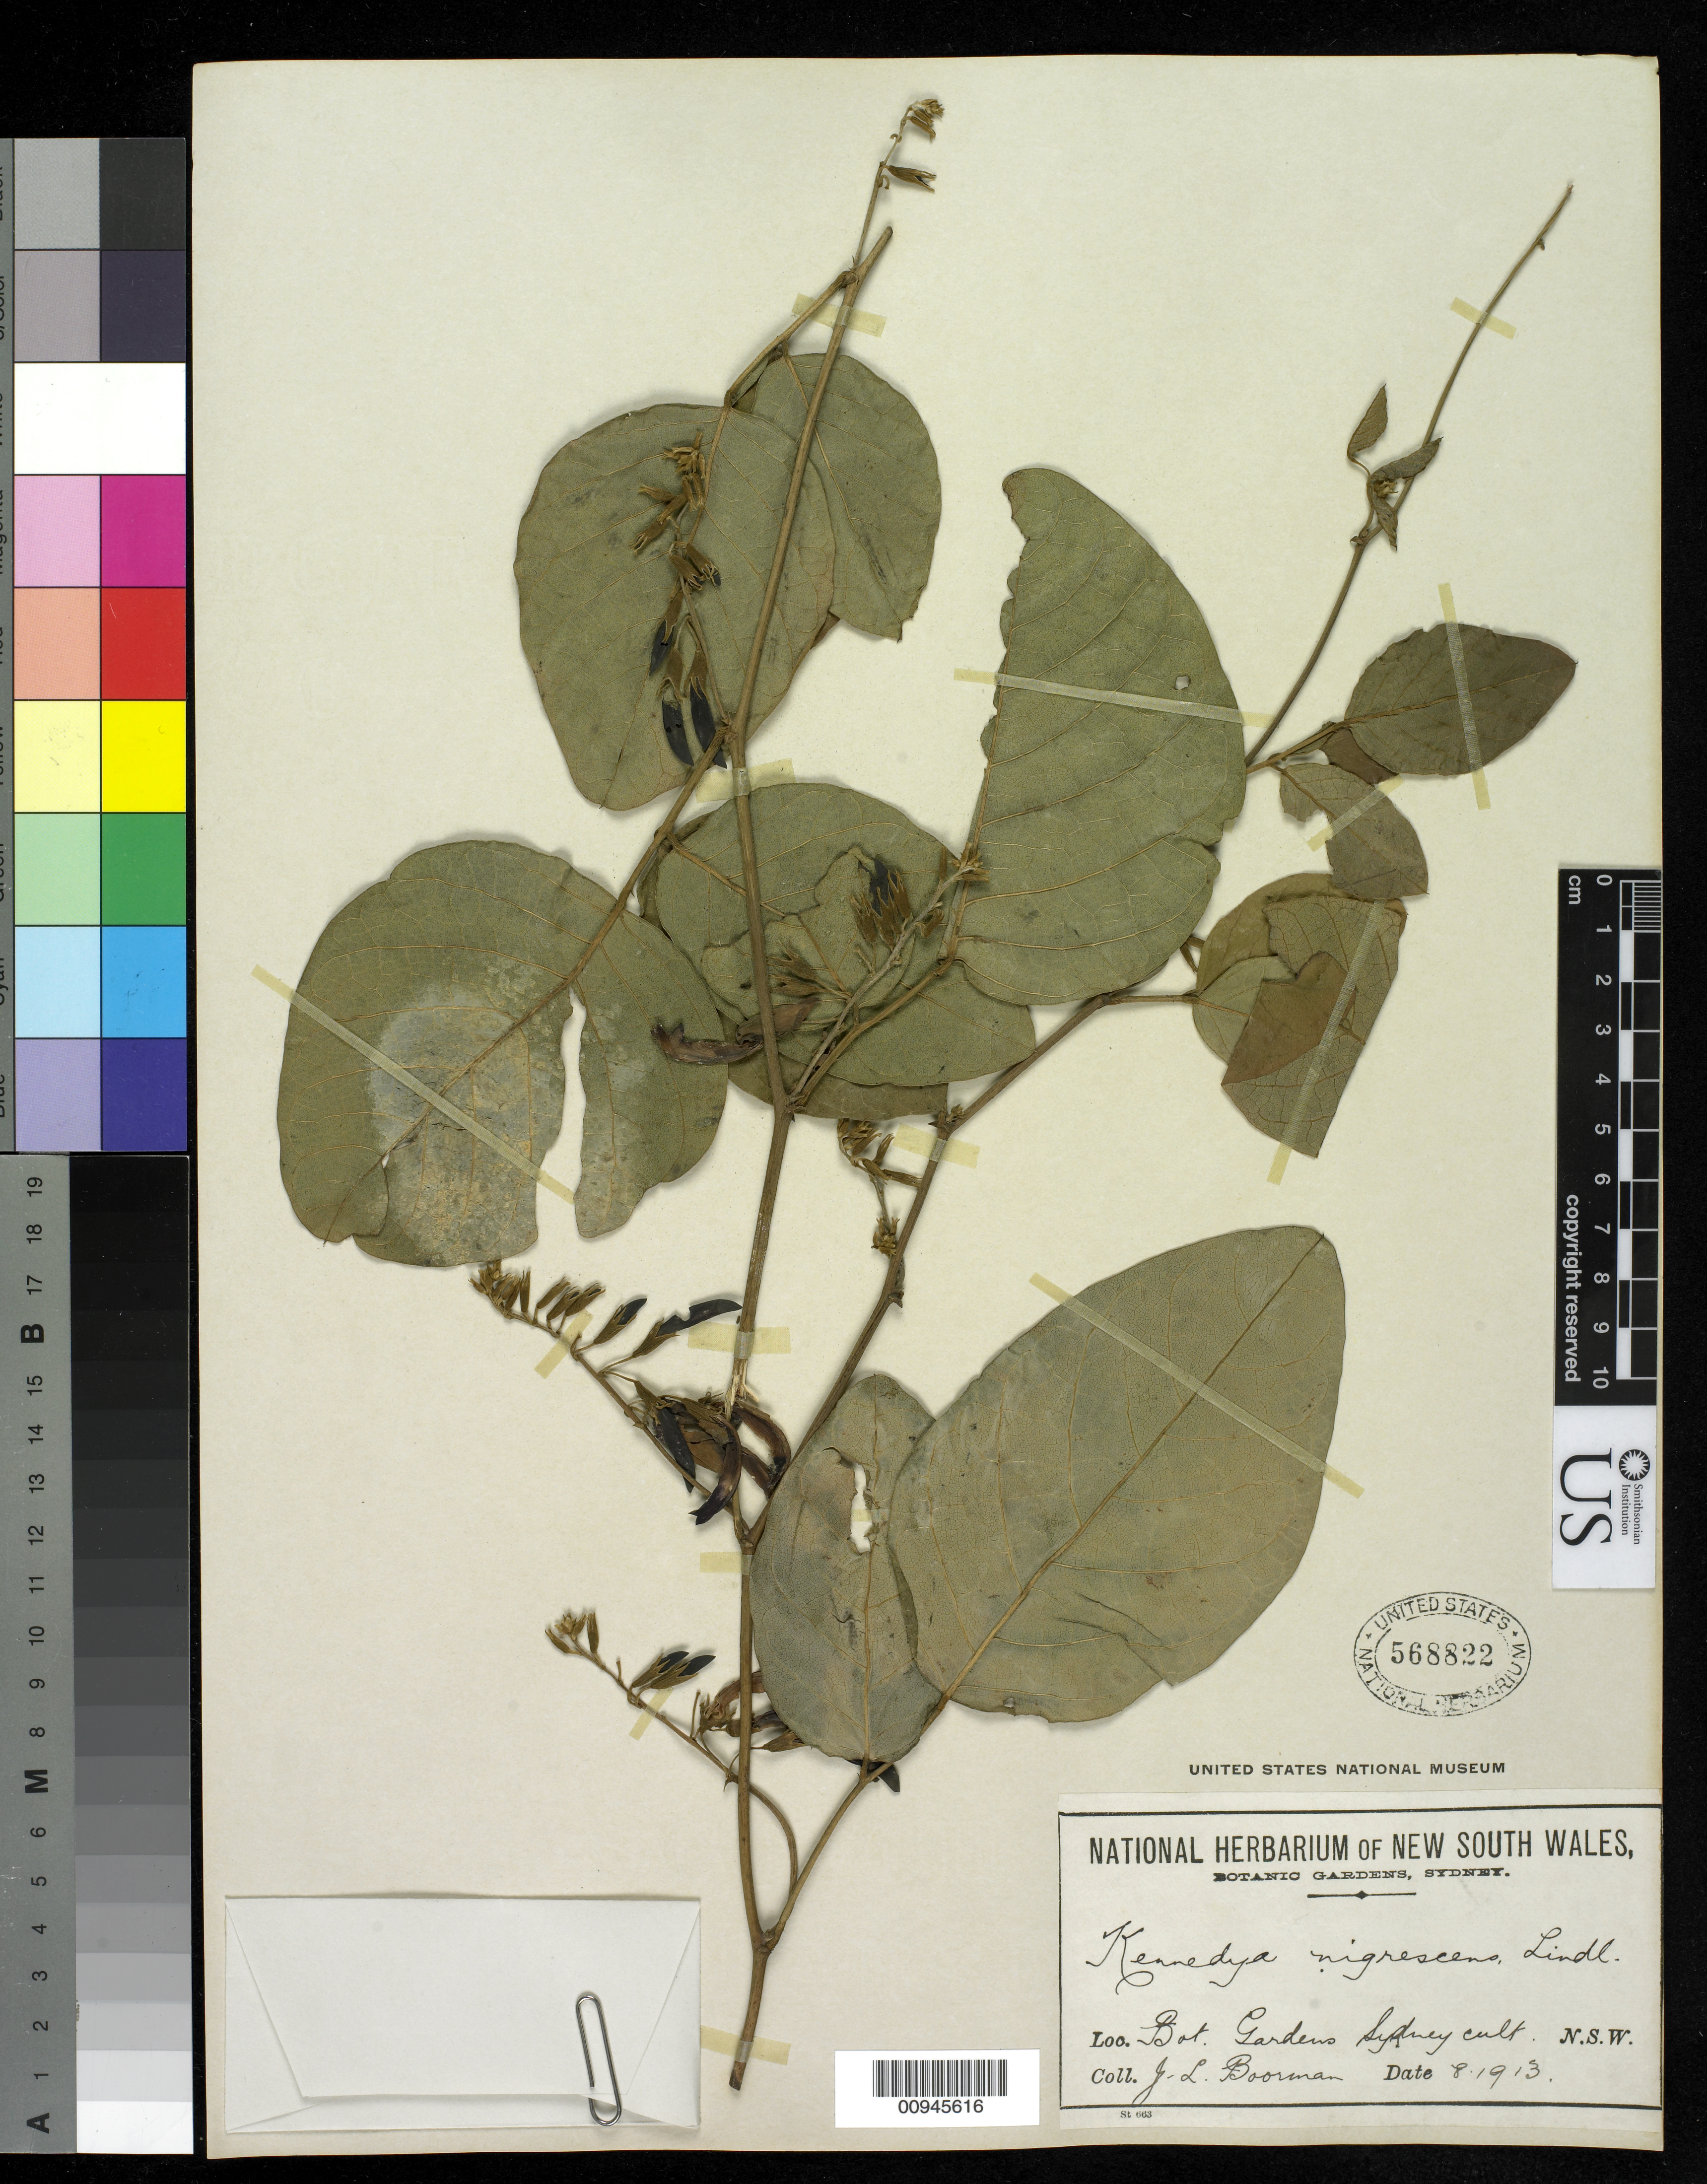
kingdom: Plantae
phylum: Tracheophyta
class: Magnoliopsida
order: Fabales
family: Fabaceae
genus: Kennedia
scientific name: Kennedia nigricans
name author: Lindl.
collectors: J. Boorman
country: Australia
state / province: New South Wales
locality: Bot, Gar. Sydney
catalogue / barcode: US 568822